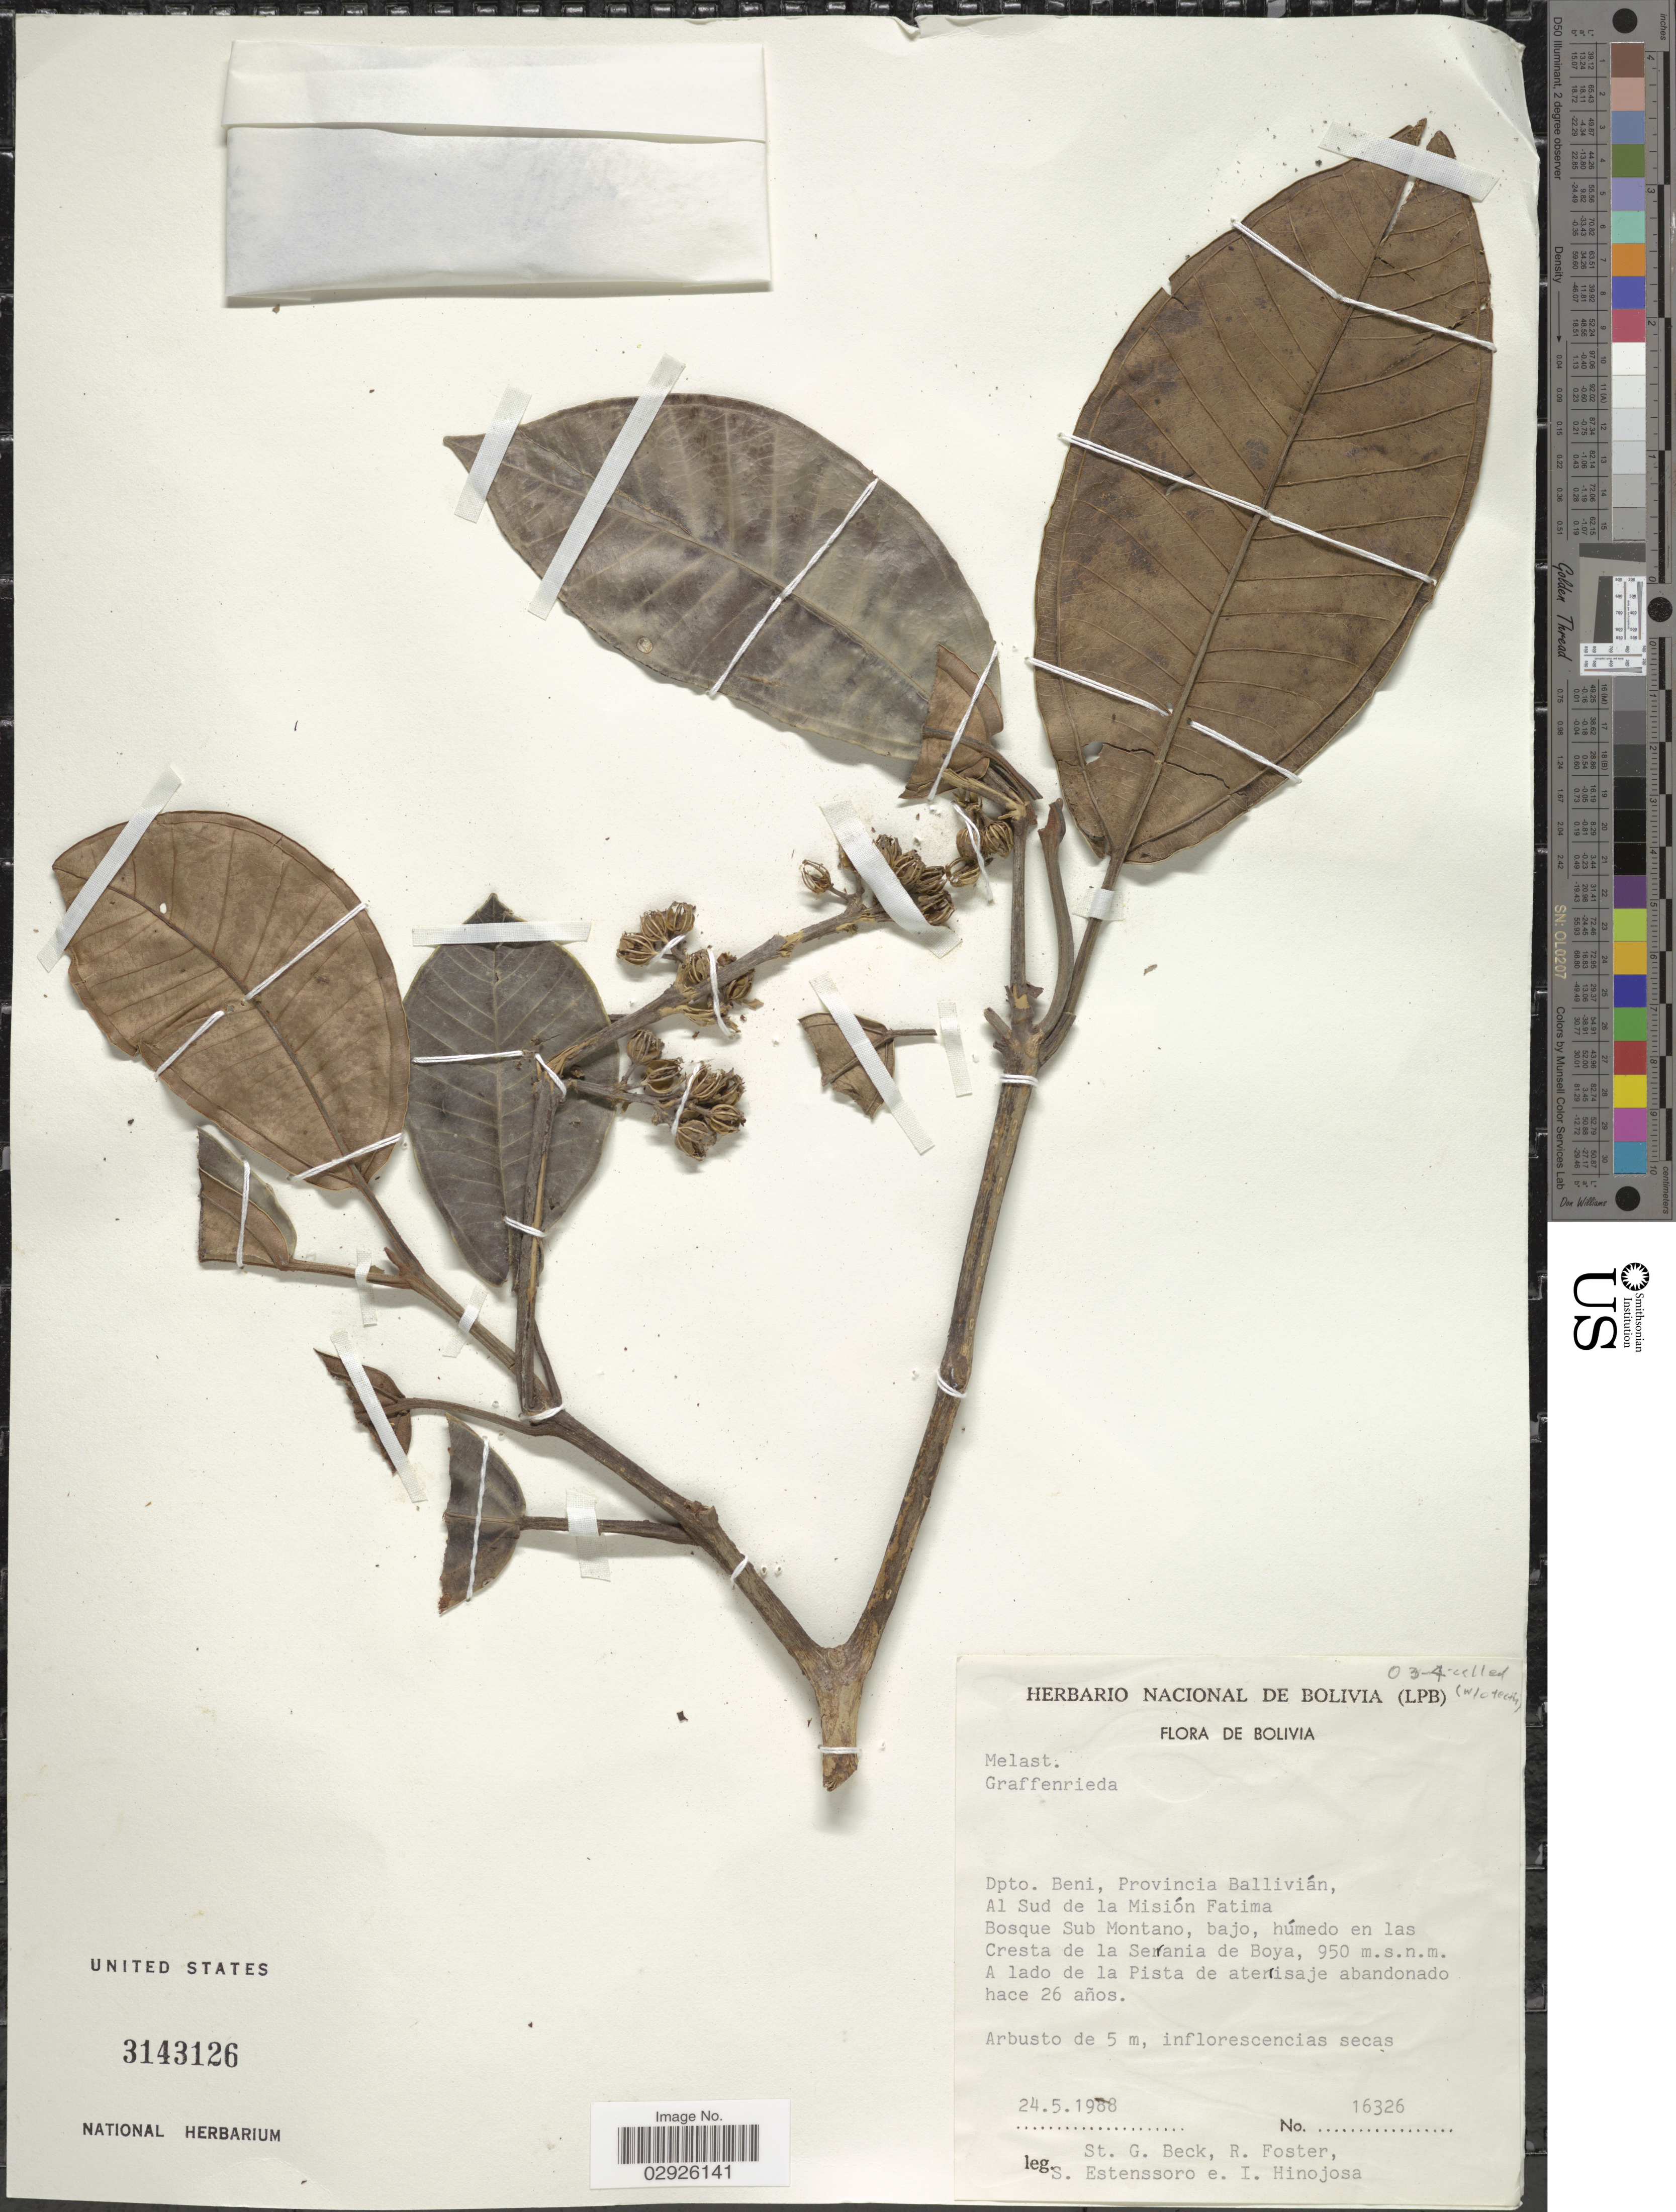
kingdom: Plantae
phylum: Tracheophyta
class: Magnoliopsida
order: Myrtales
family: Melastomataceae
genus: Graffenrieda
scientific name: Graffenrieda sp.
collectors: S. G. Beck, R. Foster, S. Estenssoro & I. Hinojosa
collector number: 16326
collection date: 1988-05-24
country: Bolivia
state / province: Beni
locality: Dpto. Beni, Provincia Ballivián, Al Sud de la Misión Fatima. En las Cresta de la Serrania de Boya.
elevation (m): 950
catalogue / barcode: US 3143126